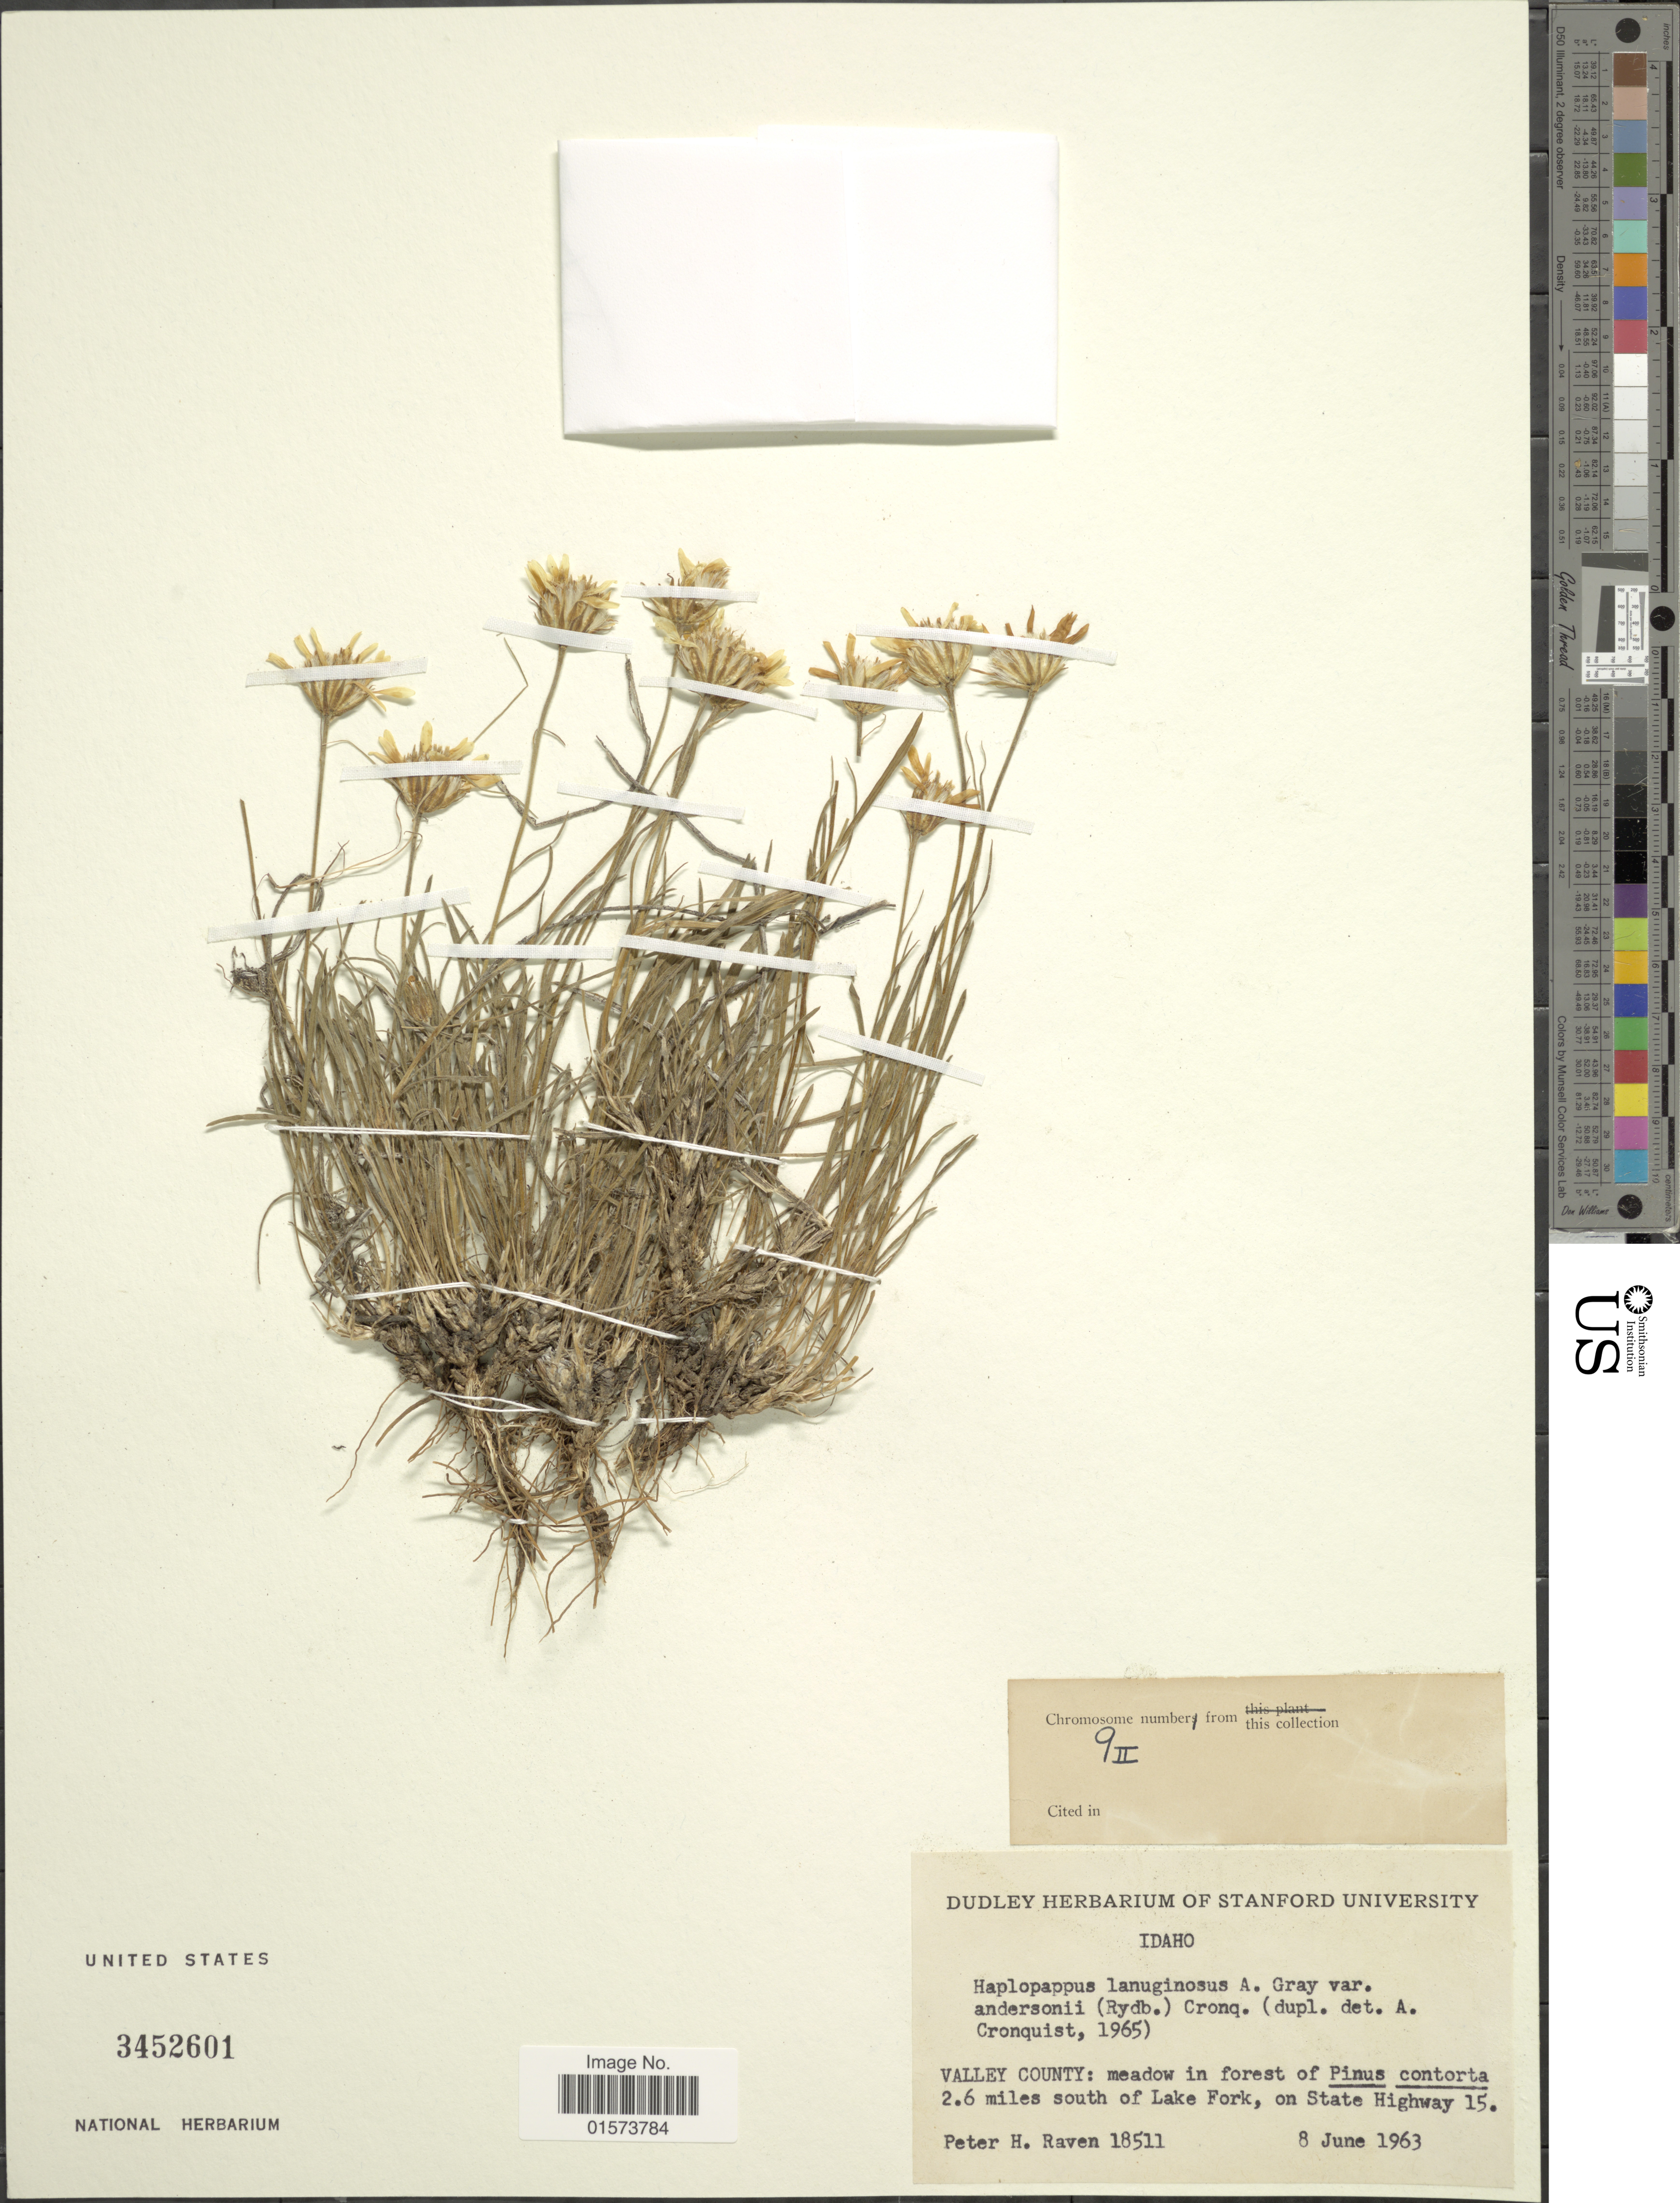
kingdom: Plantae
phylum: Tracheophyta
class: Magnoliopsida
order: Asterales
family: Asteraceae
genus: Stenotus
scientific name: Stenotus lanuginosus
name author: (A. Gray) Greene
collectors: P. Raven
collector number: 18511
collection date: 1963-06-08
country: United States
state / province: Idaho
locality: Valley County: meadow in forest of Pinus contorta 2.6 miles south of Lake Fork, on State Highway 15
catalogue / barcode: US 3452601